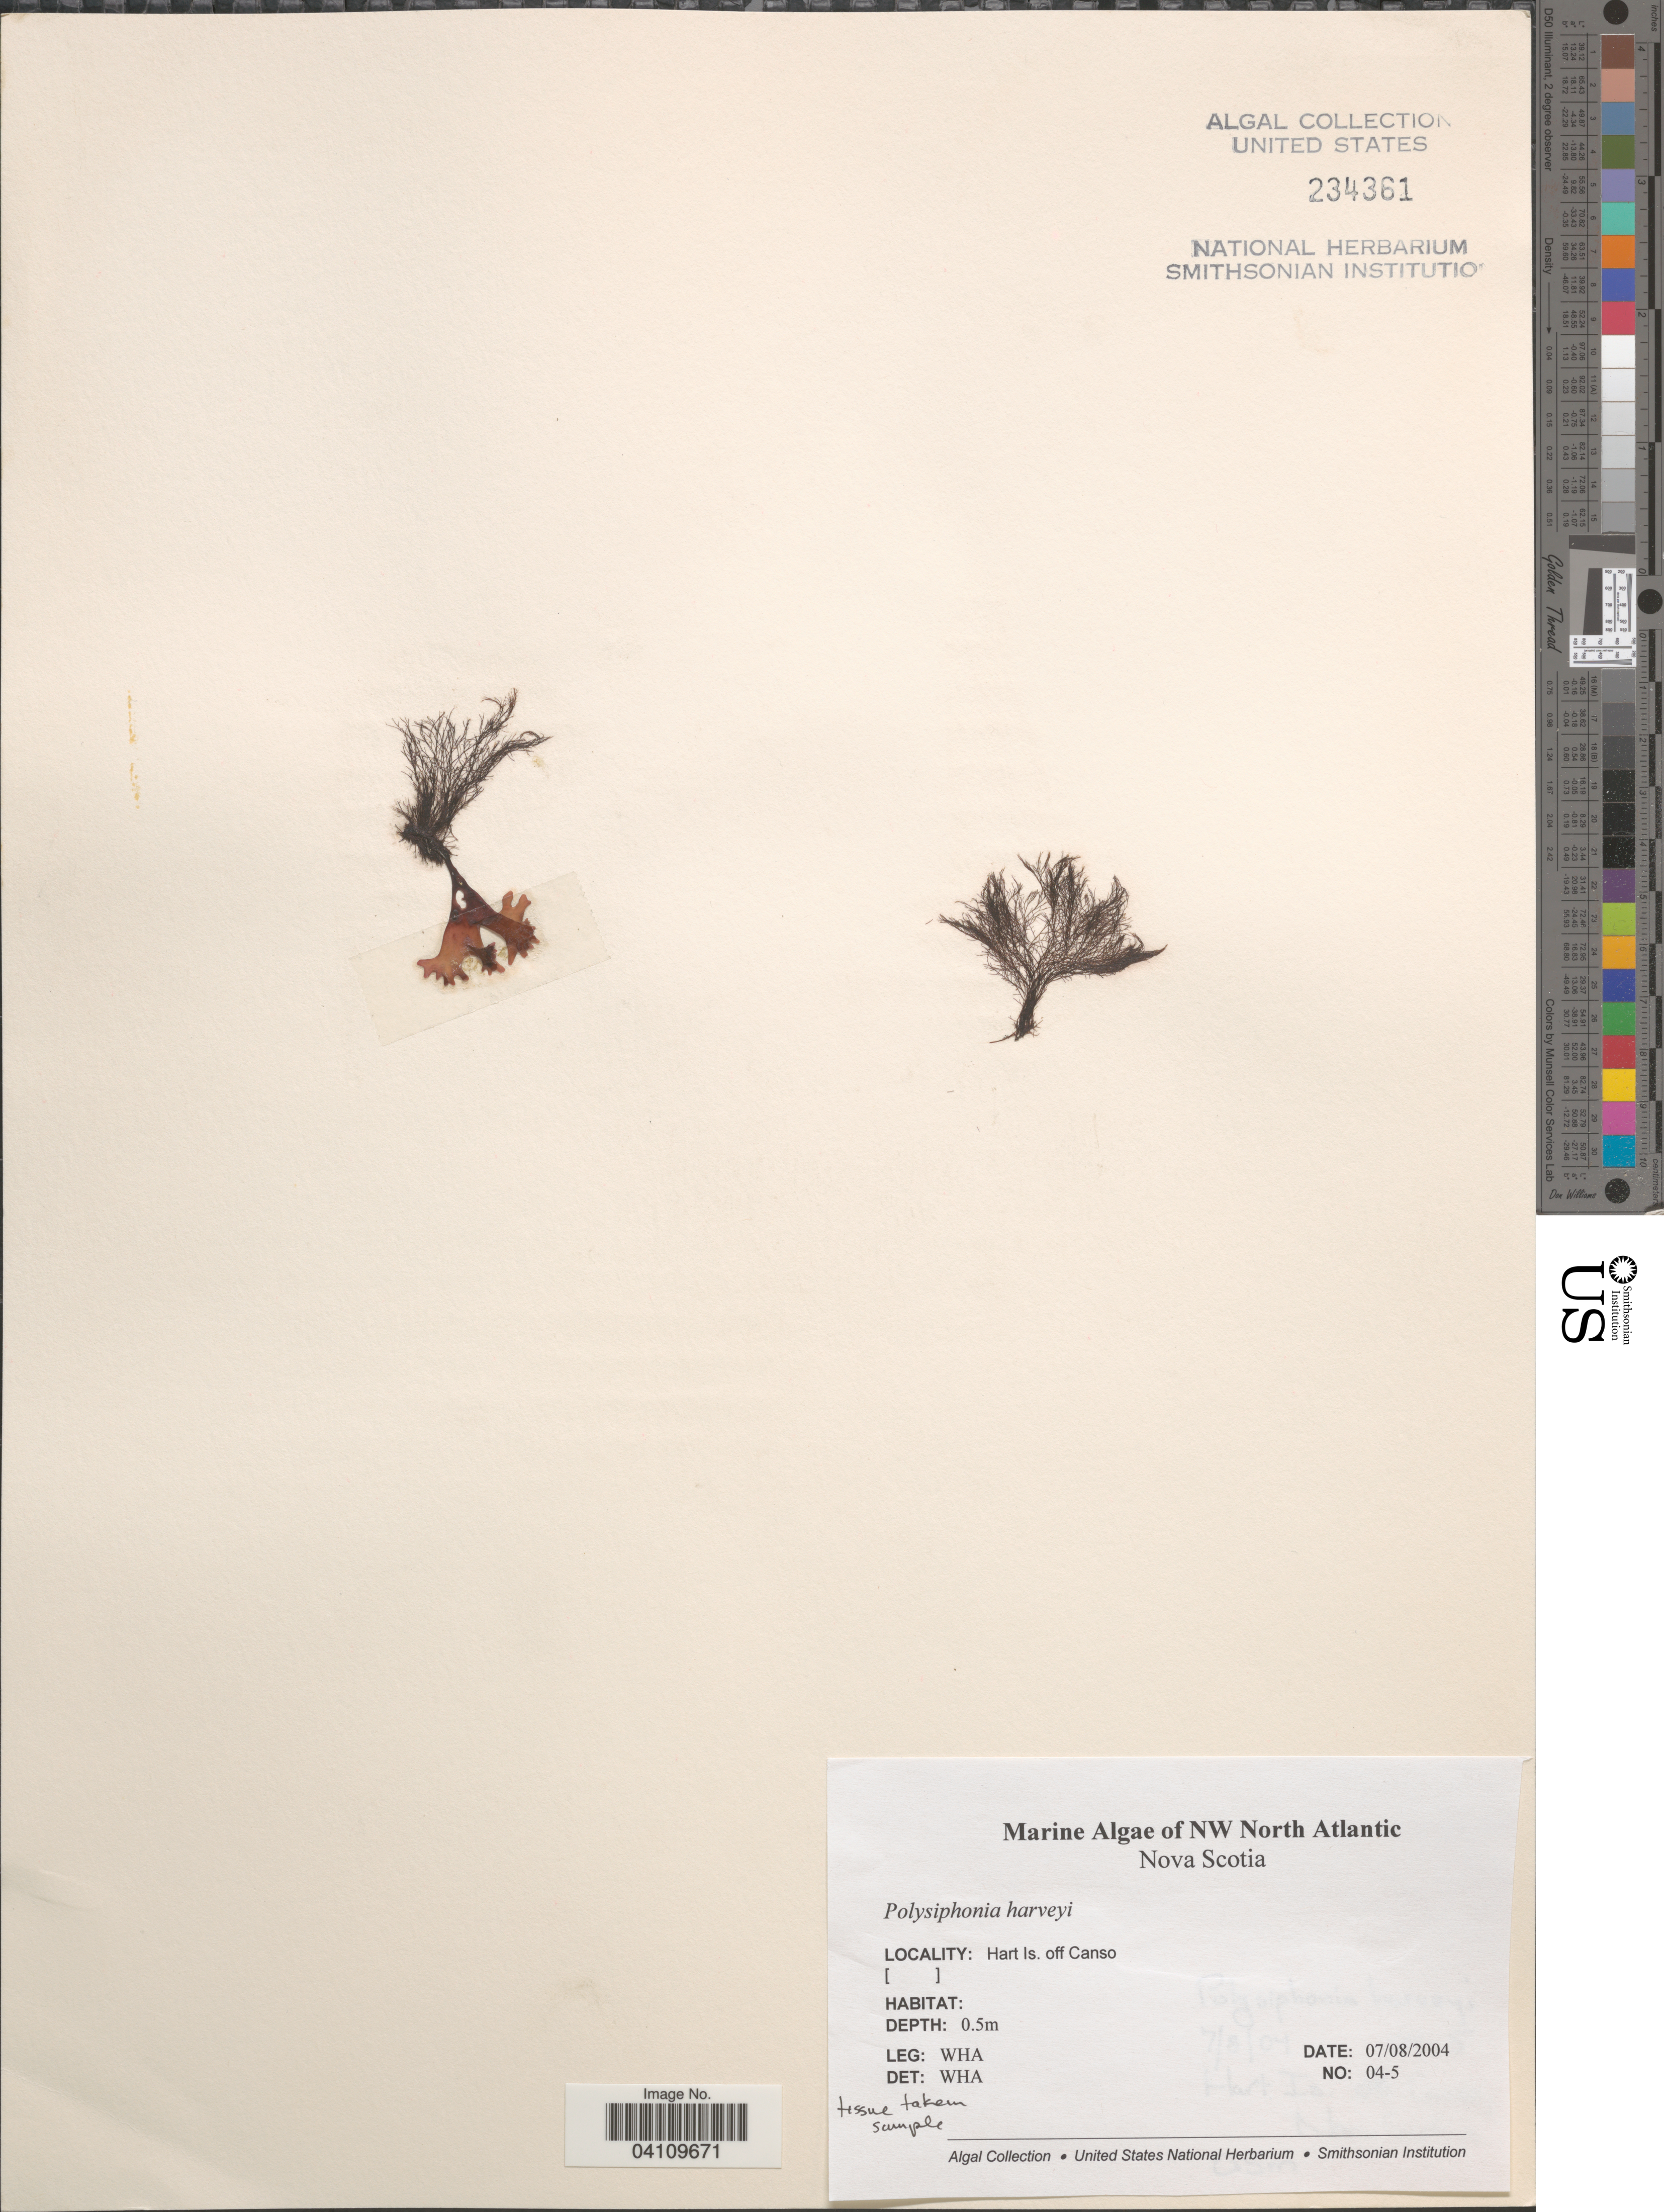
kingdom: Plantae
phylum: Rhodophyta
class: Florideophyceae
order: Ceramiales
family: Rhodomelaceae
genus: Melanothamnus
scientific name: Melanothamnus harveyi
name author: (Bailey) Diaz-Tapia & C.A. Maggs in Diaz-Tapia et al.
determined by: Algae name updating Project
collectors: W. H. Adey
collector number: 04-5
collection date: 2004-08-07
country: Canada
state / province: Nova Scotia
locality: NW North Atlantic. Hart Is. off Canso.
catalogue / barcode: US 234361